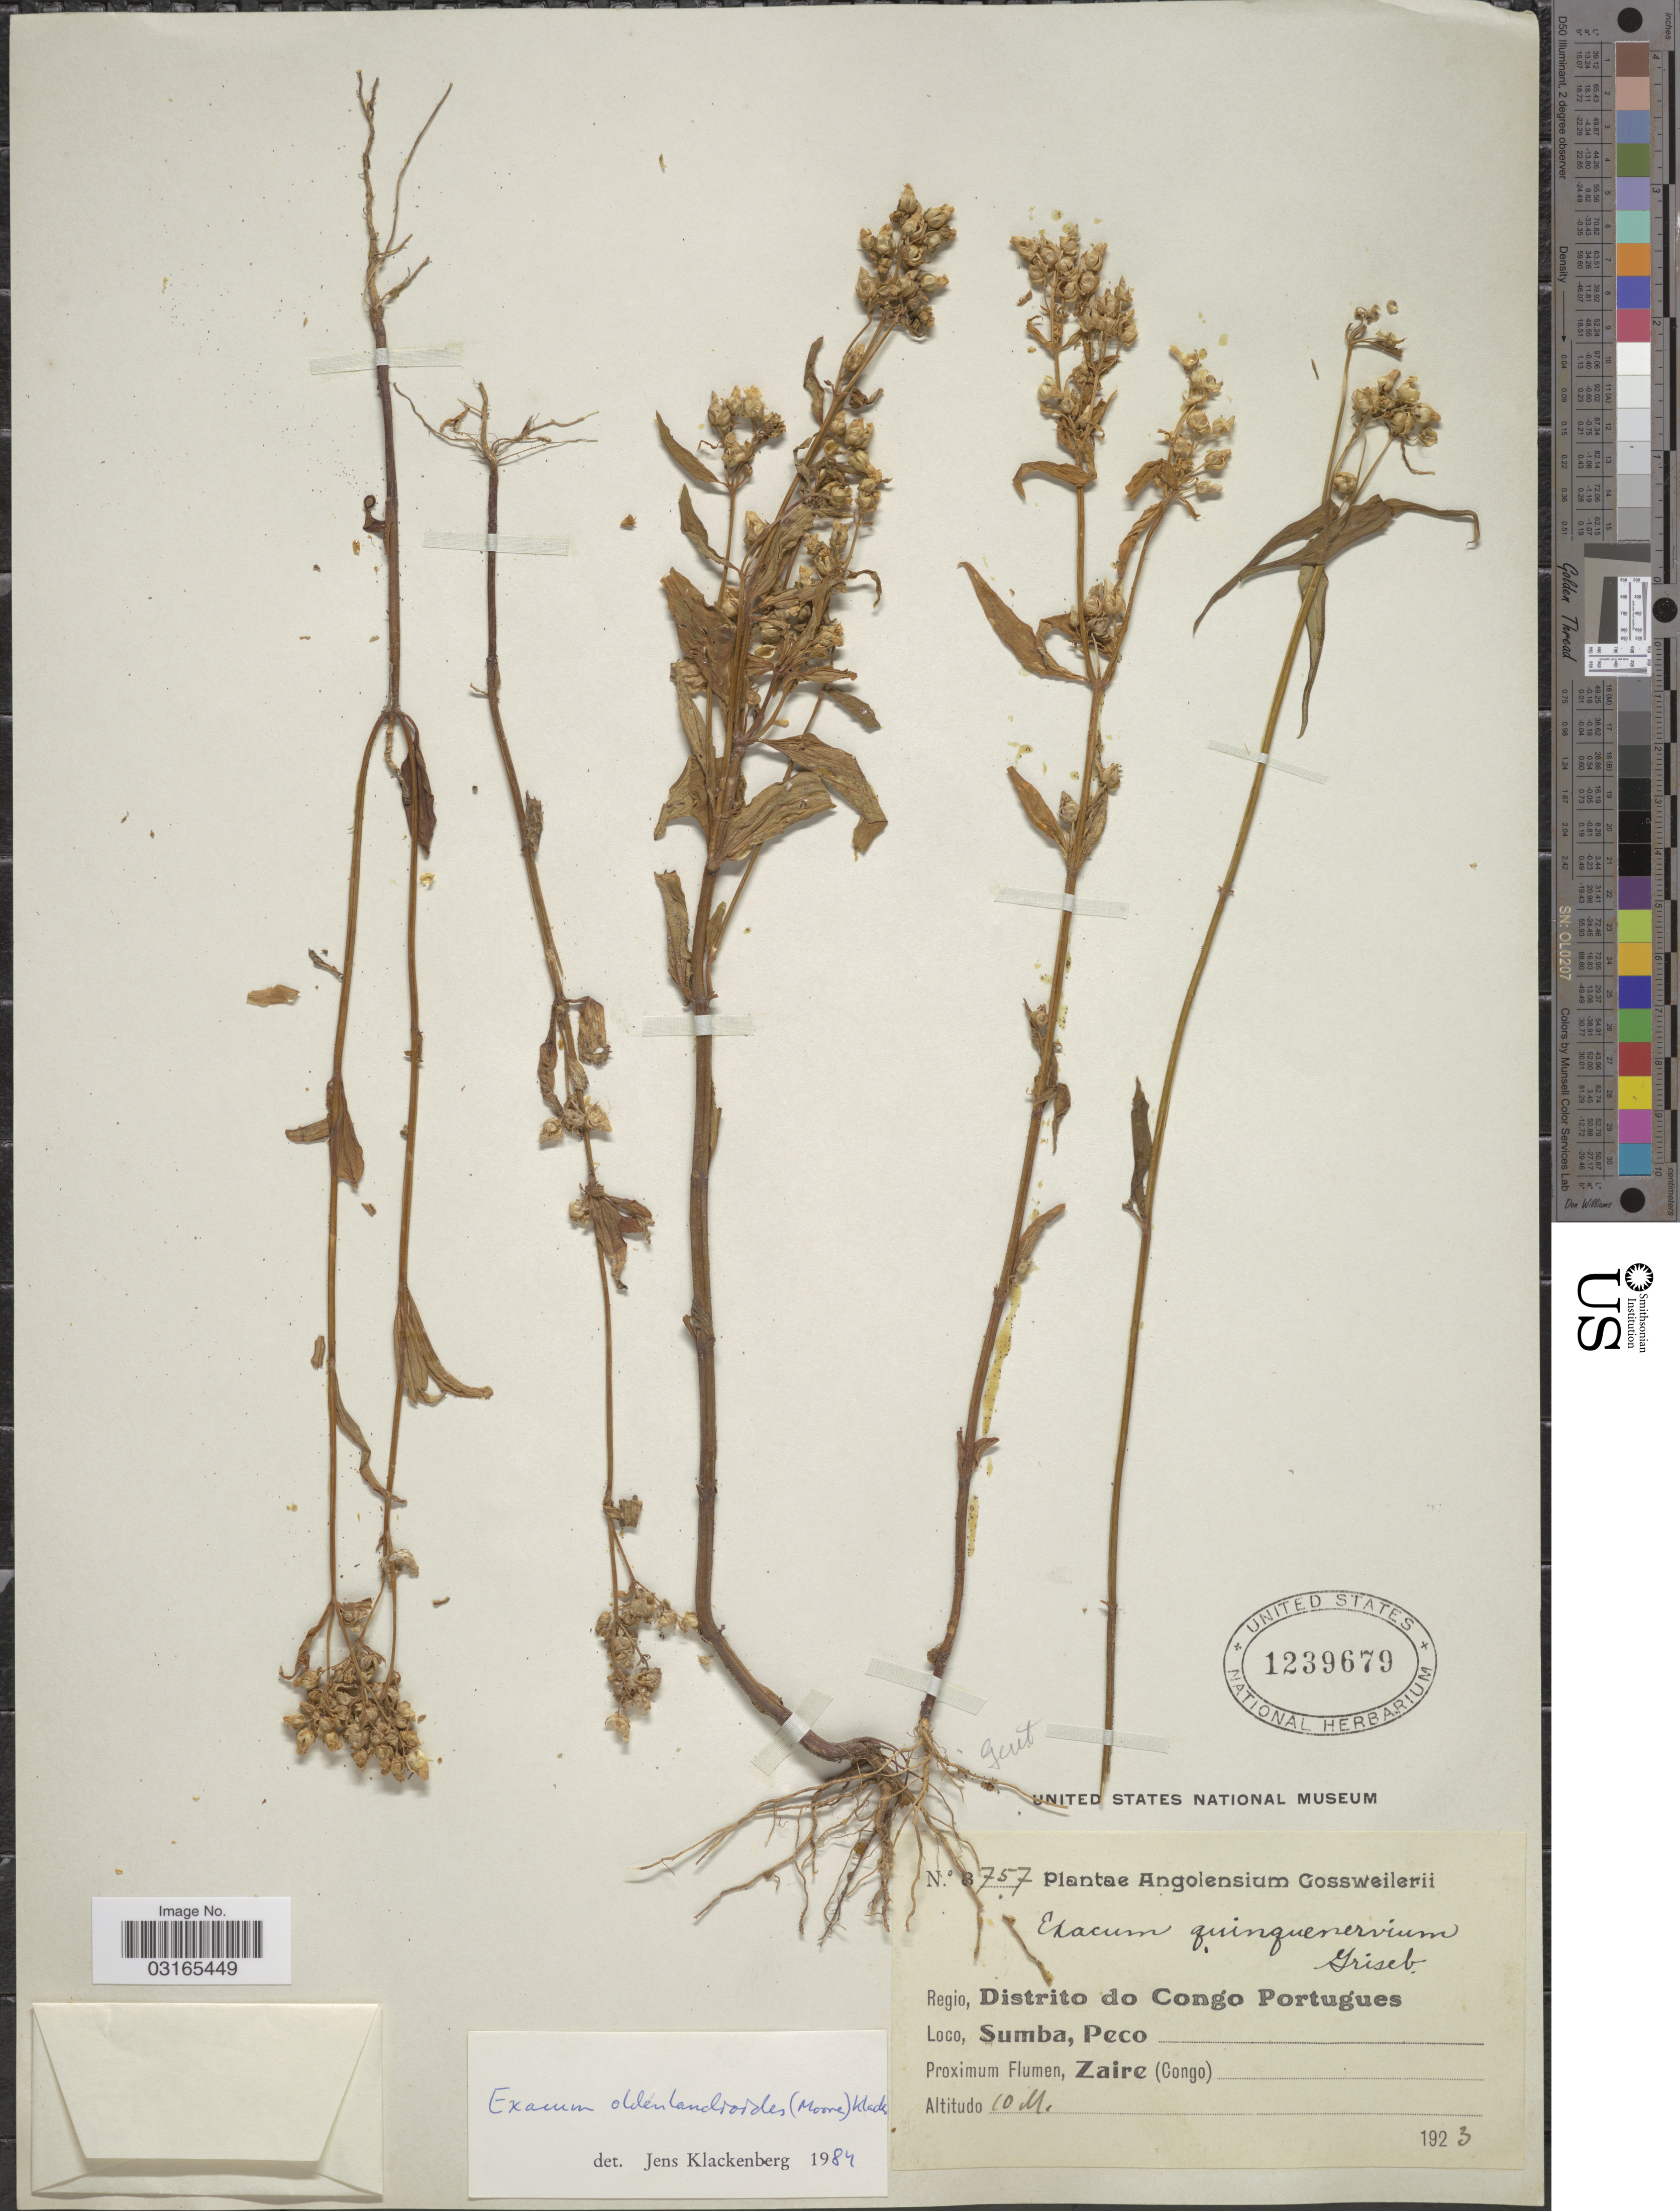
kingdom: Plantae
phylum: Tracheophyta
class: Magnoliopsida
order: Gentianales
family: Gentianaceae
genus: Exacum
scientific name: Exacum oldenlandioides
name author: (S. Moore) Klack.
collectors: -. Gossweiler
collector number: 8757*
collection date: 1923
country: Angola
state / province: Zaire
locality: Regio, Distrito de Congo Portugues. Sumba, Peco. Proximum Flumen, Zaire (Congo).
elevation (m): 10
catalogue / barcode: US 1239679